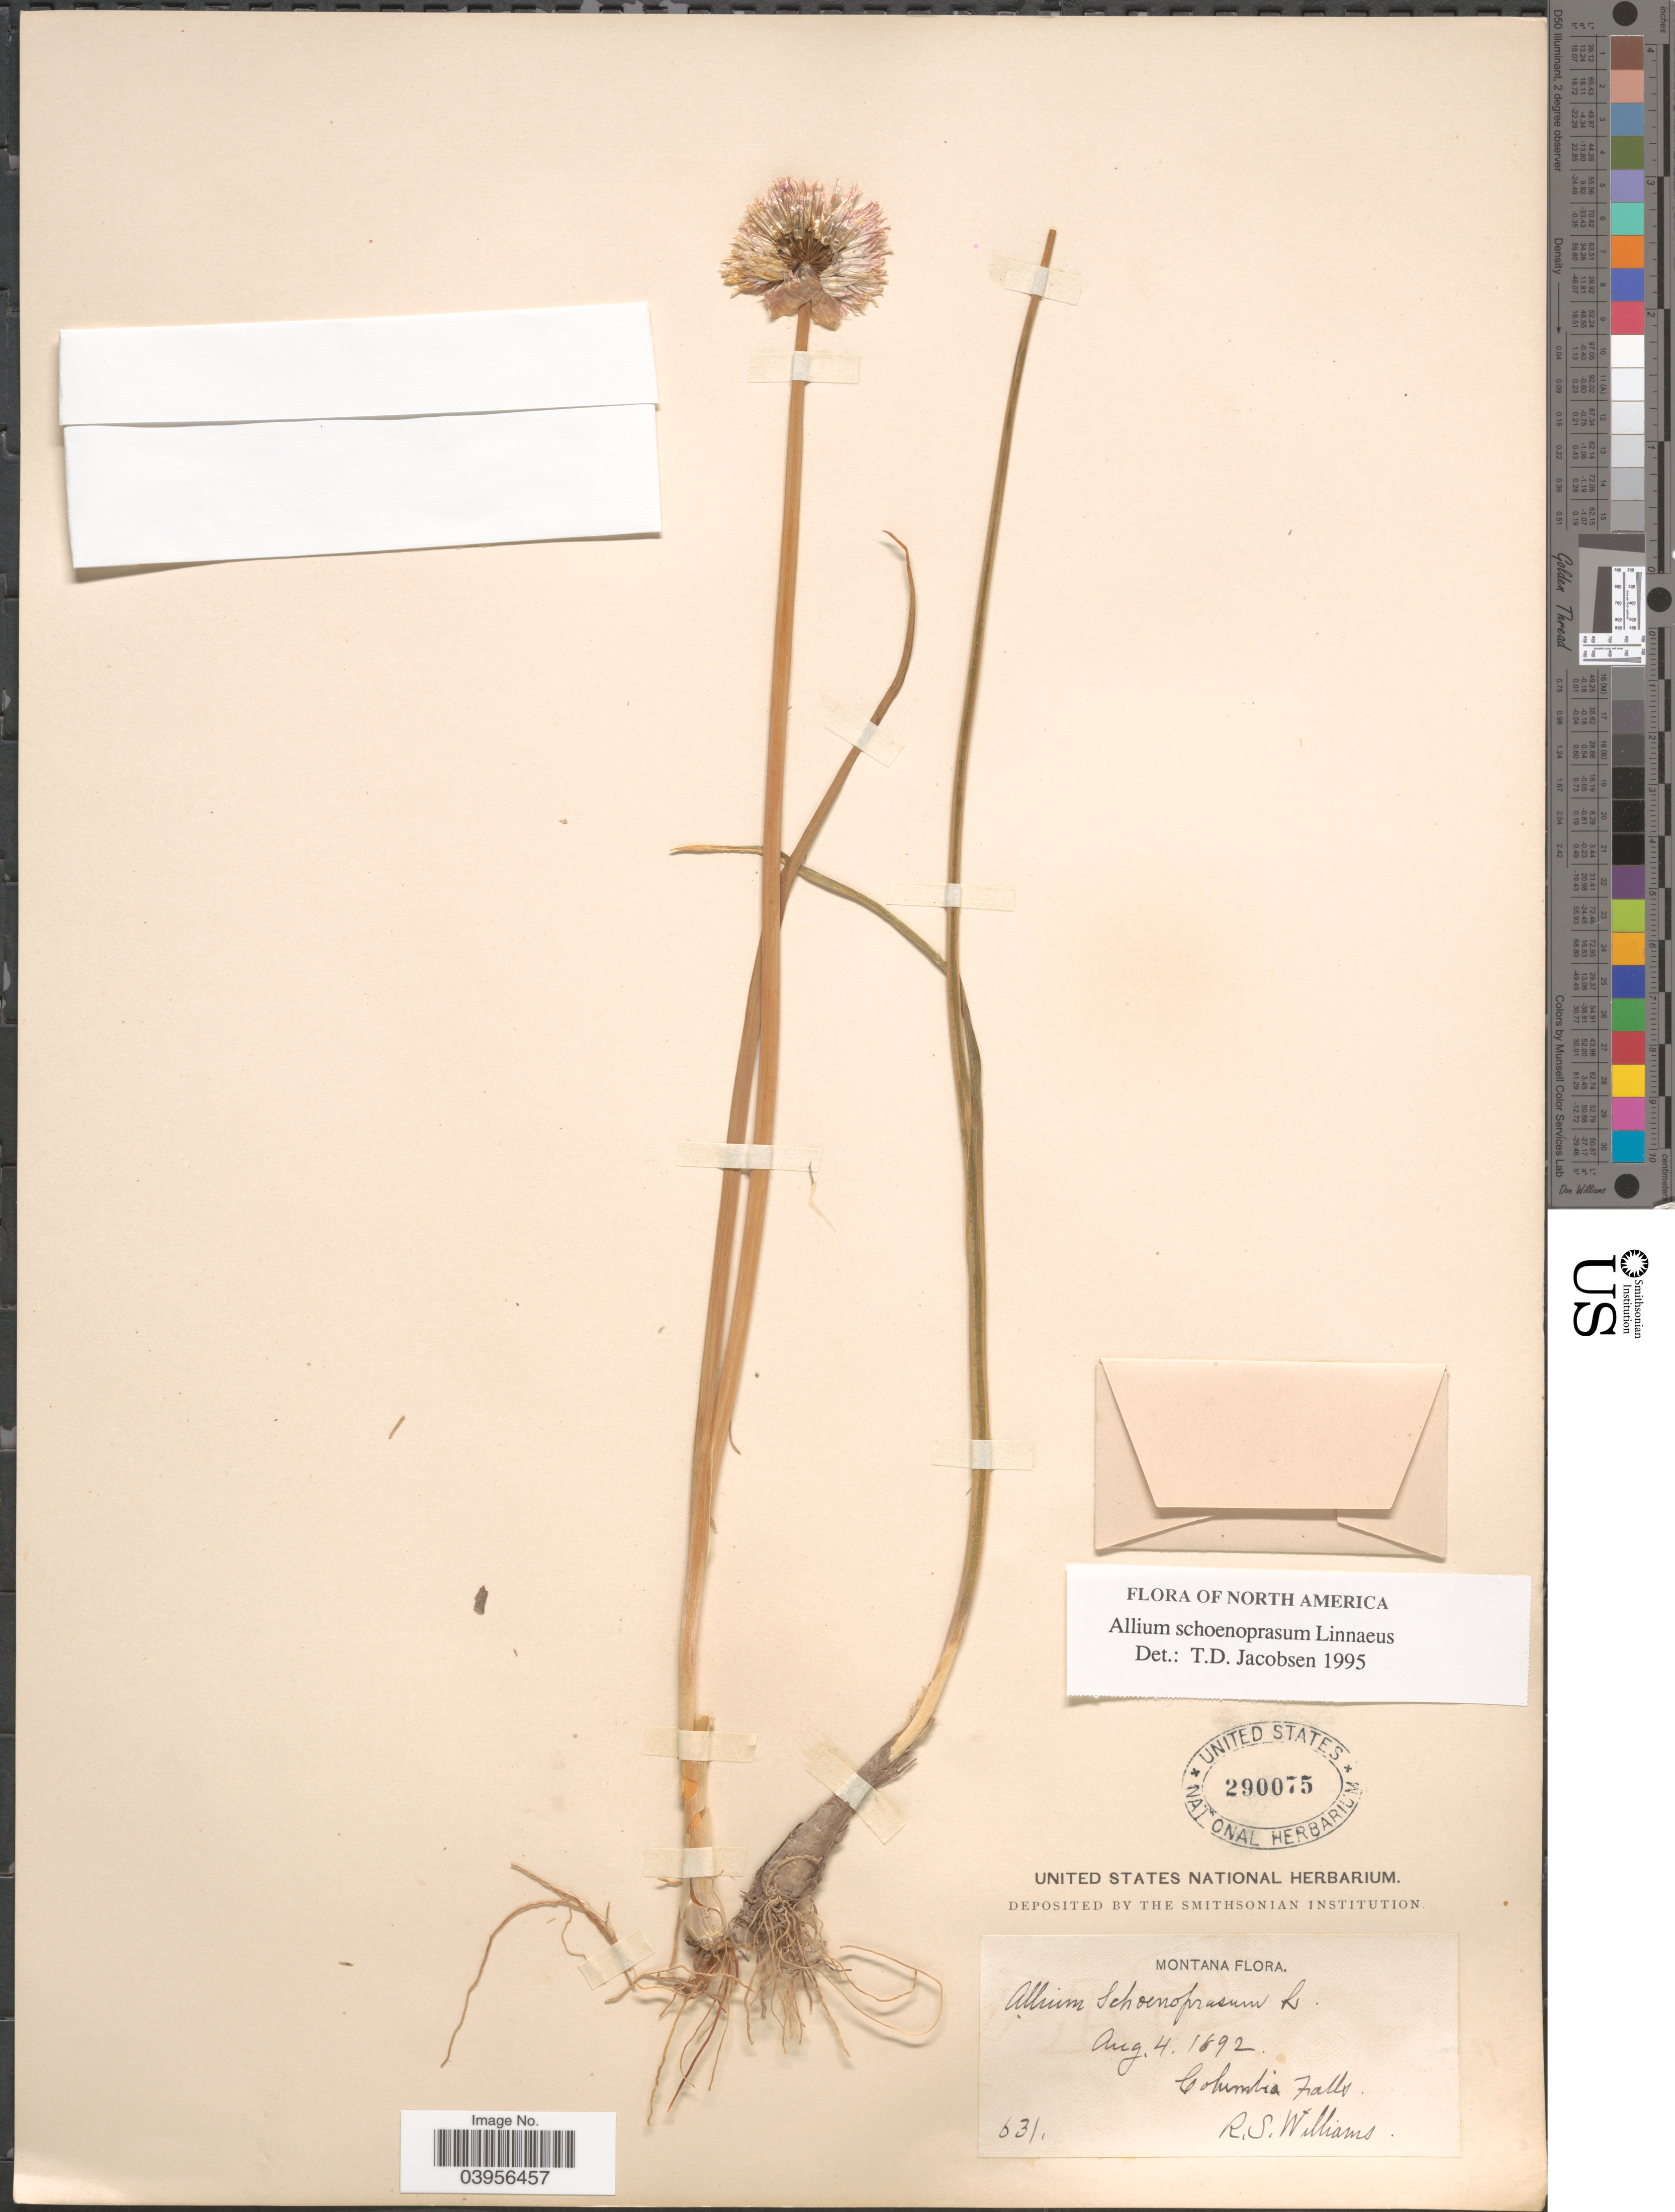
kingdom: Plantae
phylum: Tracheophyta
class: Liliopsida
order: Asparagales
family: Amaryllidaceae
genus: Allium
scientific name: Allium schoenoprasum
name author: L.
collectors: R. S. Williams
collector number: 631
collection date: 1892-08-04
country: United States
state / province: Montana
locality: Columbia Falls.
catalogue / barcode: US 290075